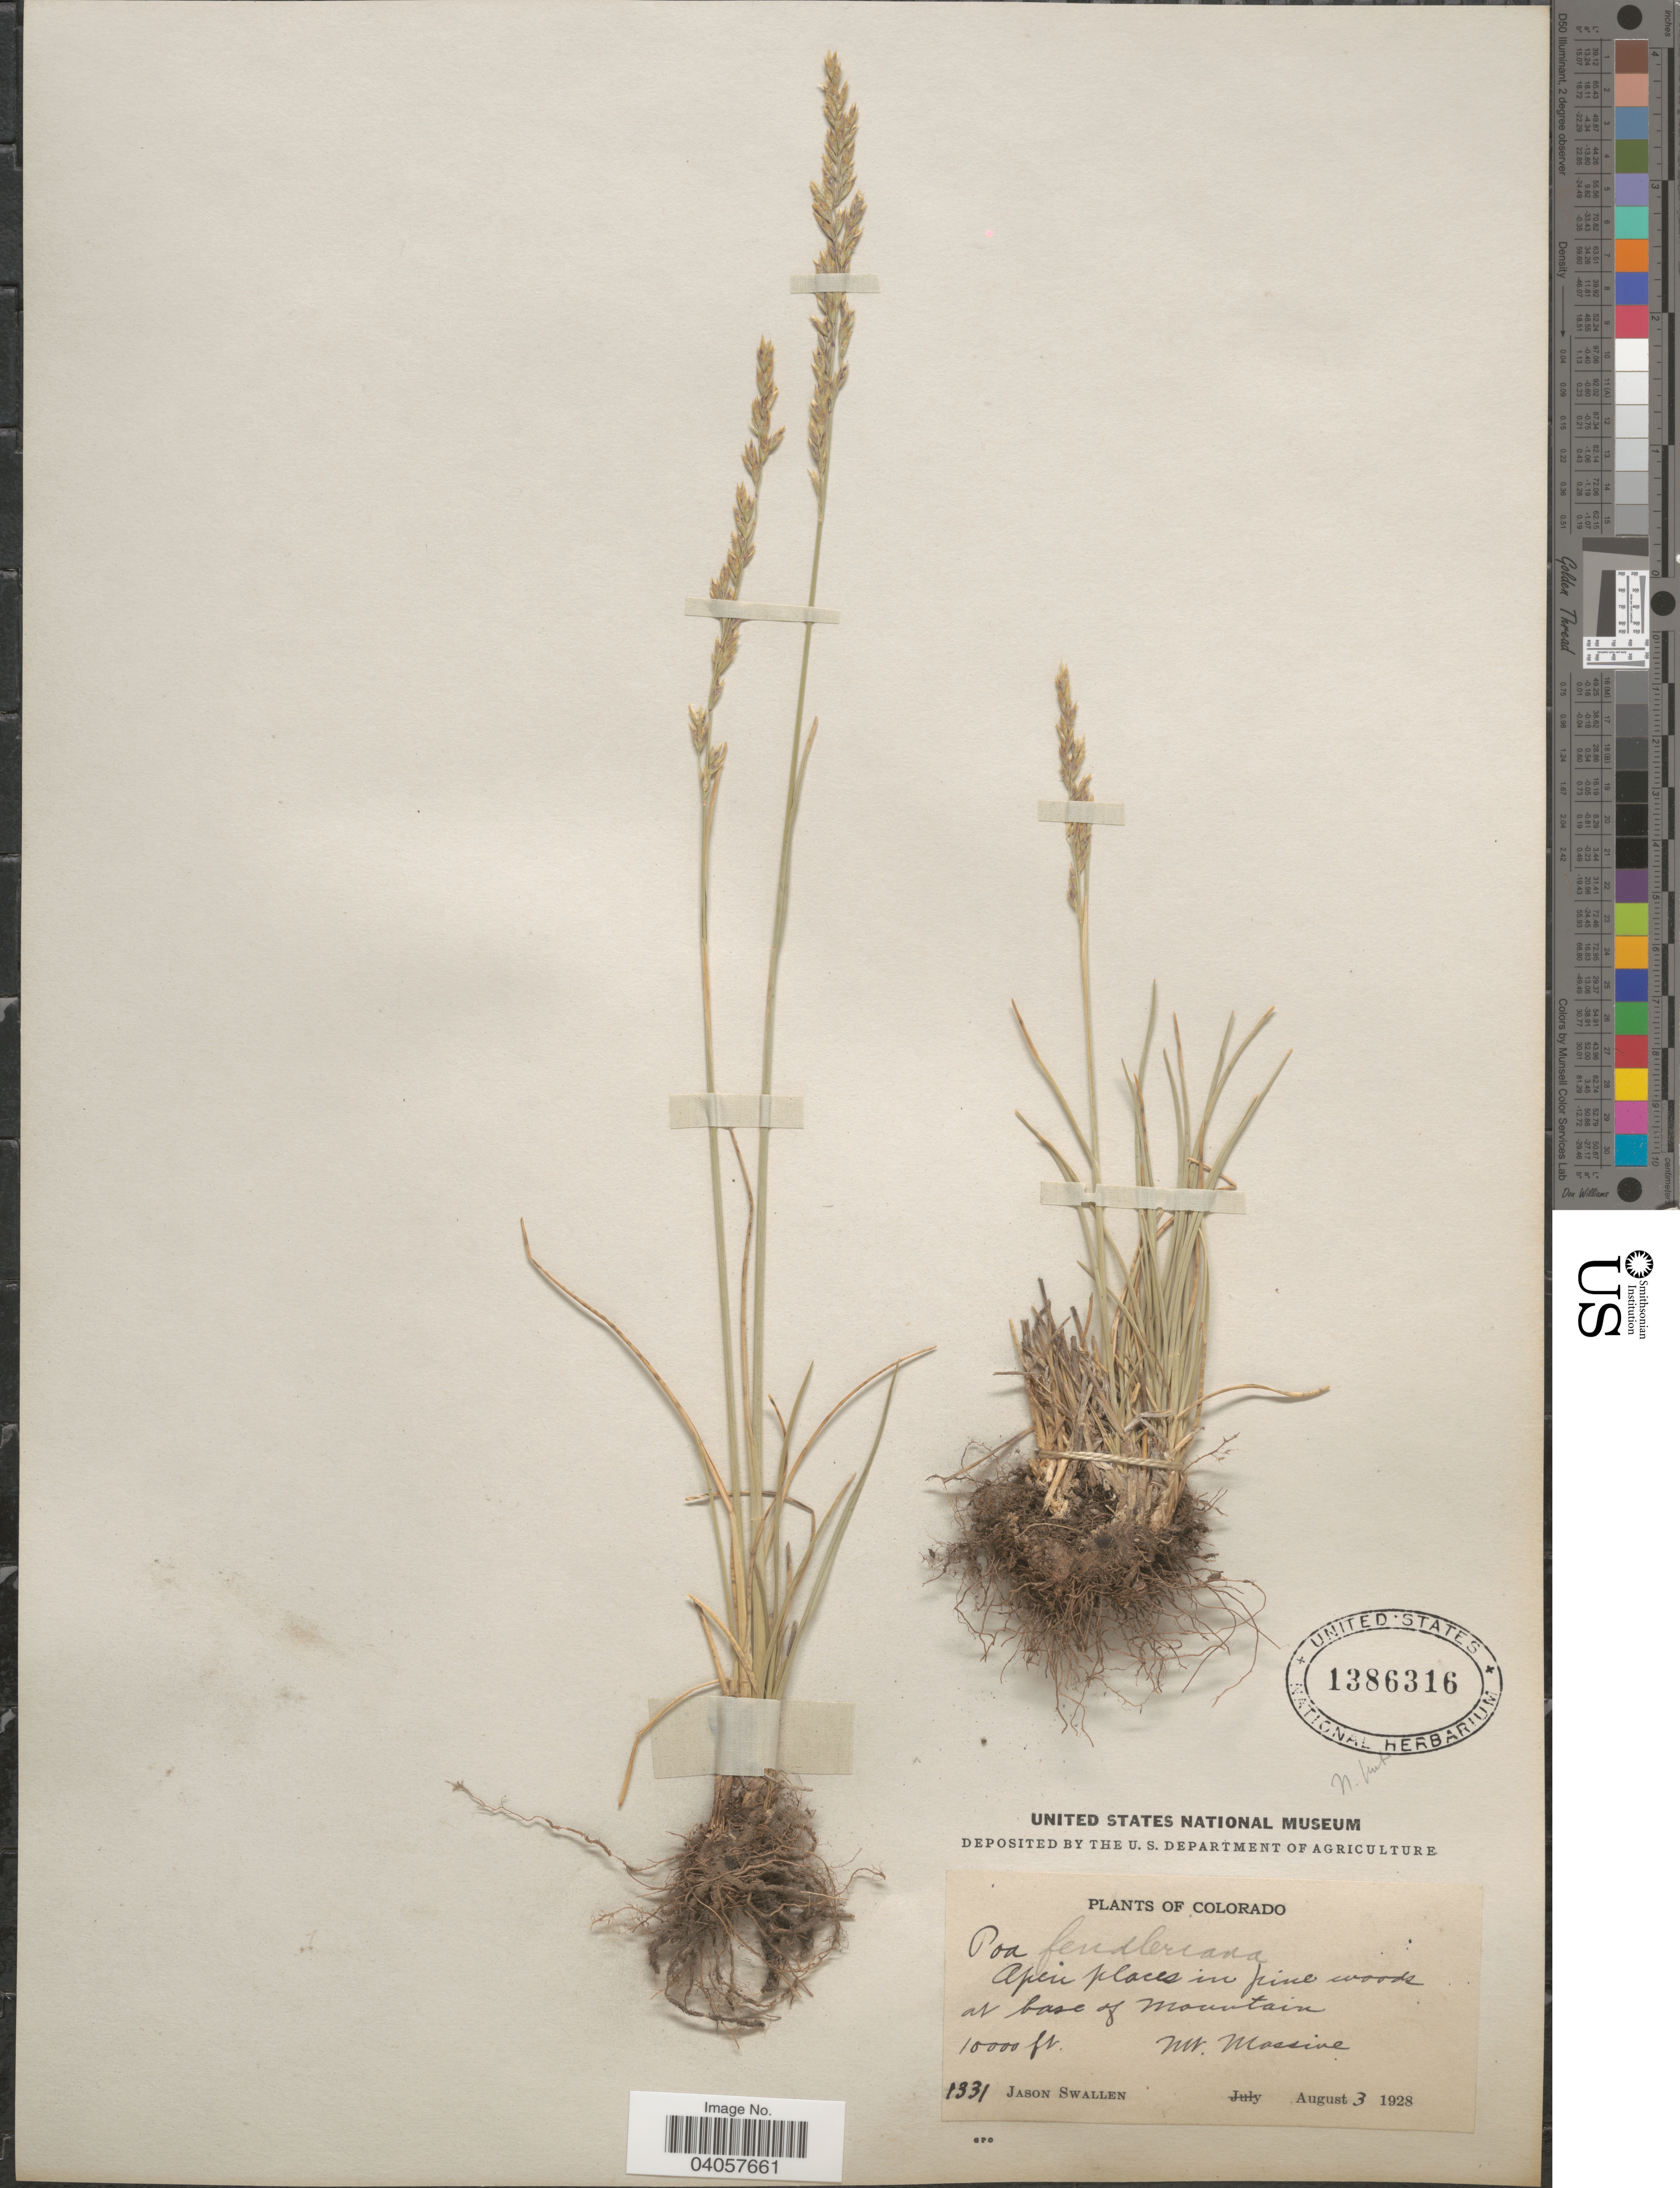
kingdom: Plantae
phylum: Tracheophyta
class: Liliopsida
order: Poales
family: Poaceae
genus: Poa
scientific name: Poa fendleriana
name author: (Steud.) Vasey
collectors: J. R. Swallen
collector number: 1331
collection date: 1928-08-03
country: United States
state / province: Colorado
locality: At base of Mountain. Mt. Massive.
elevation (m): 3048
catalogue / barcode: US 1386316